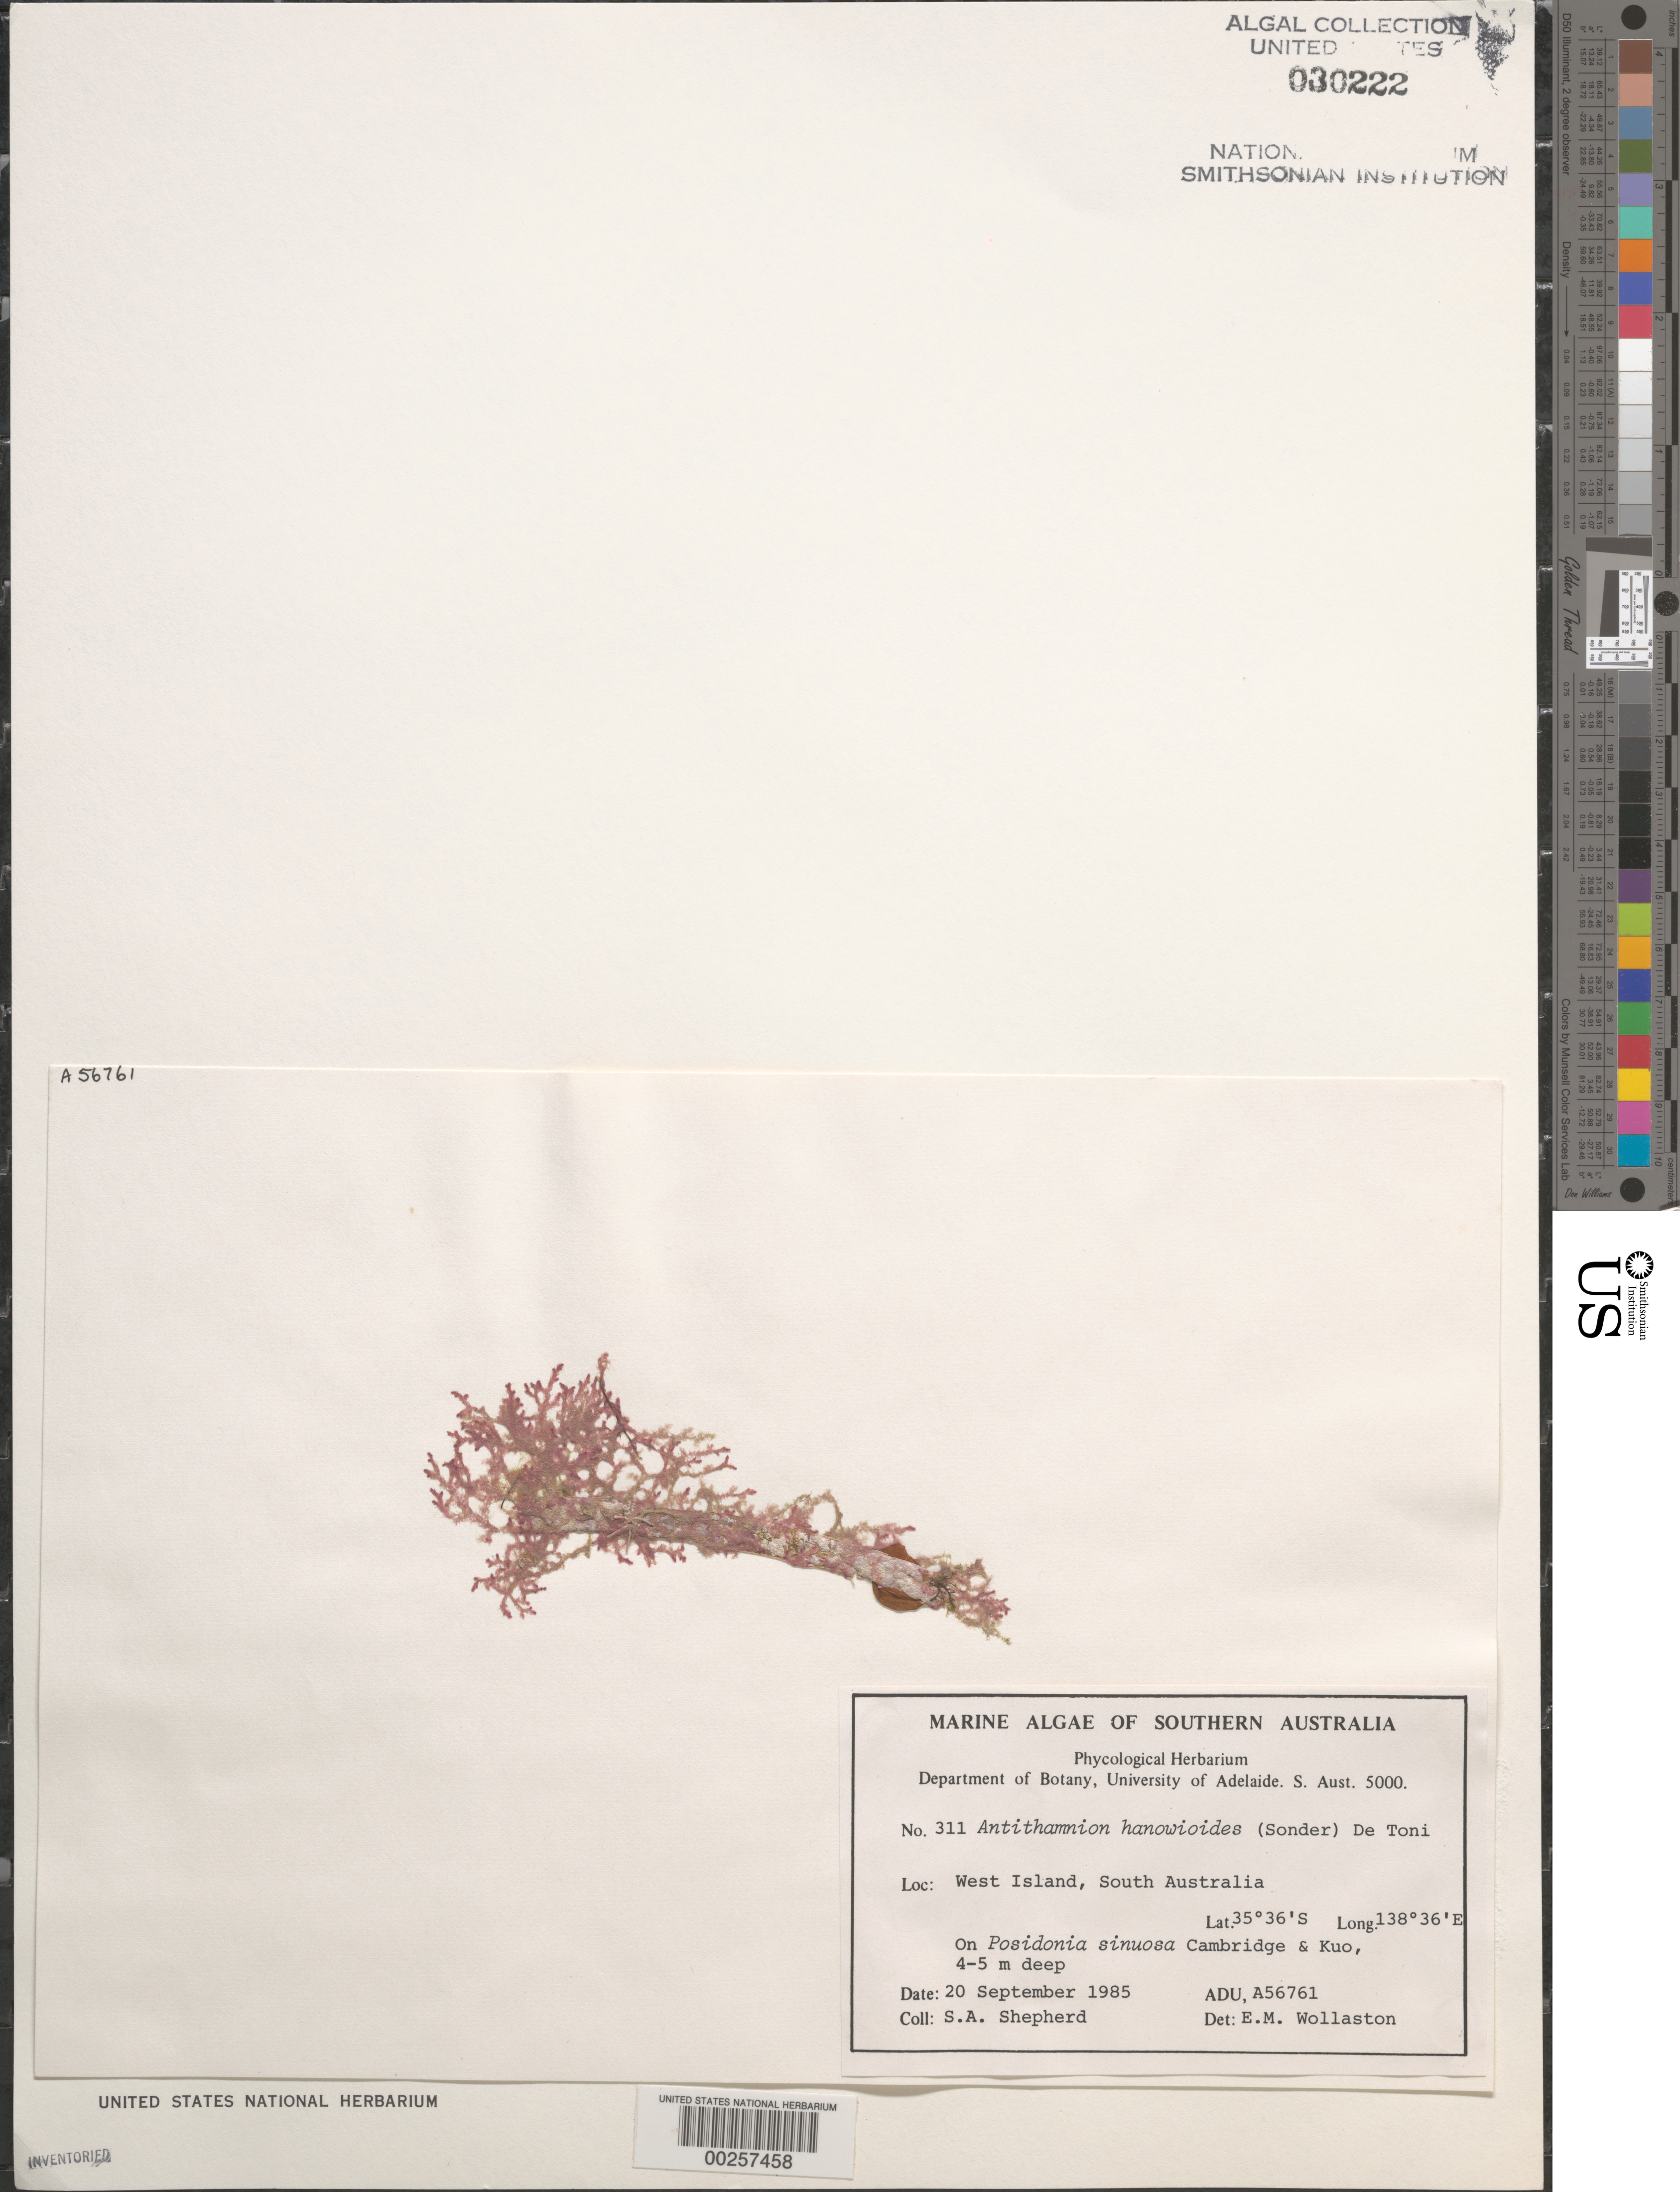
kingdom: Plantae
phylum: Rhodophyta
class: Florideophyceae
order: Ceramiales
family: Ceramiaceae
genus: Antithamnion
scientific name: Antithamnion hanowioides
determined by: Wollaston, E. M.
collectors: S. Shepherd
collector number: ADU A56761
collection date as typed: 20 Sep 1985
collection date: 1985-09-20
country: Australia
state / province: South Australia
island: West Island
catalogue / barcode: US 30222